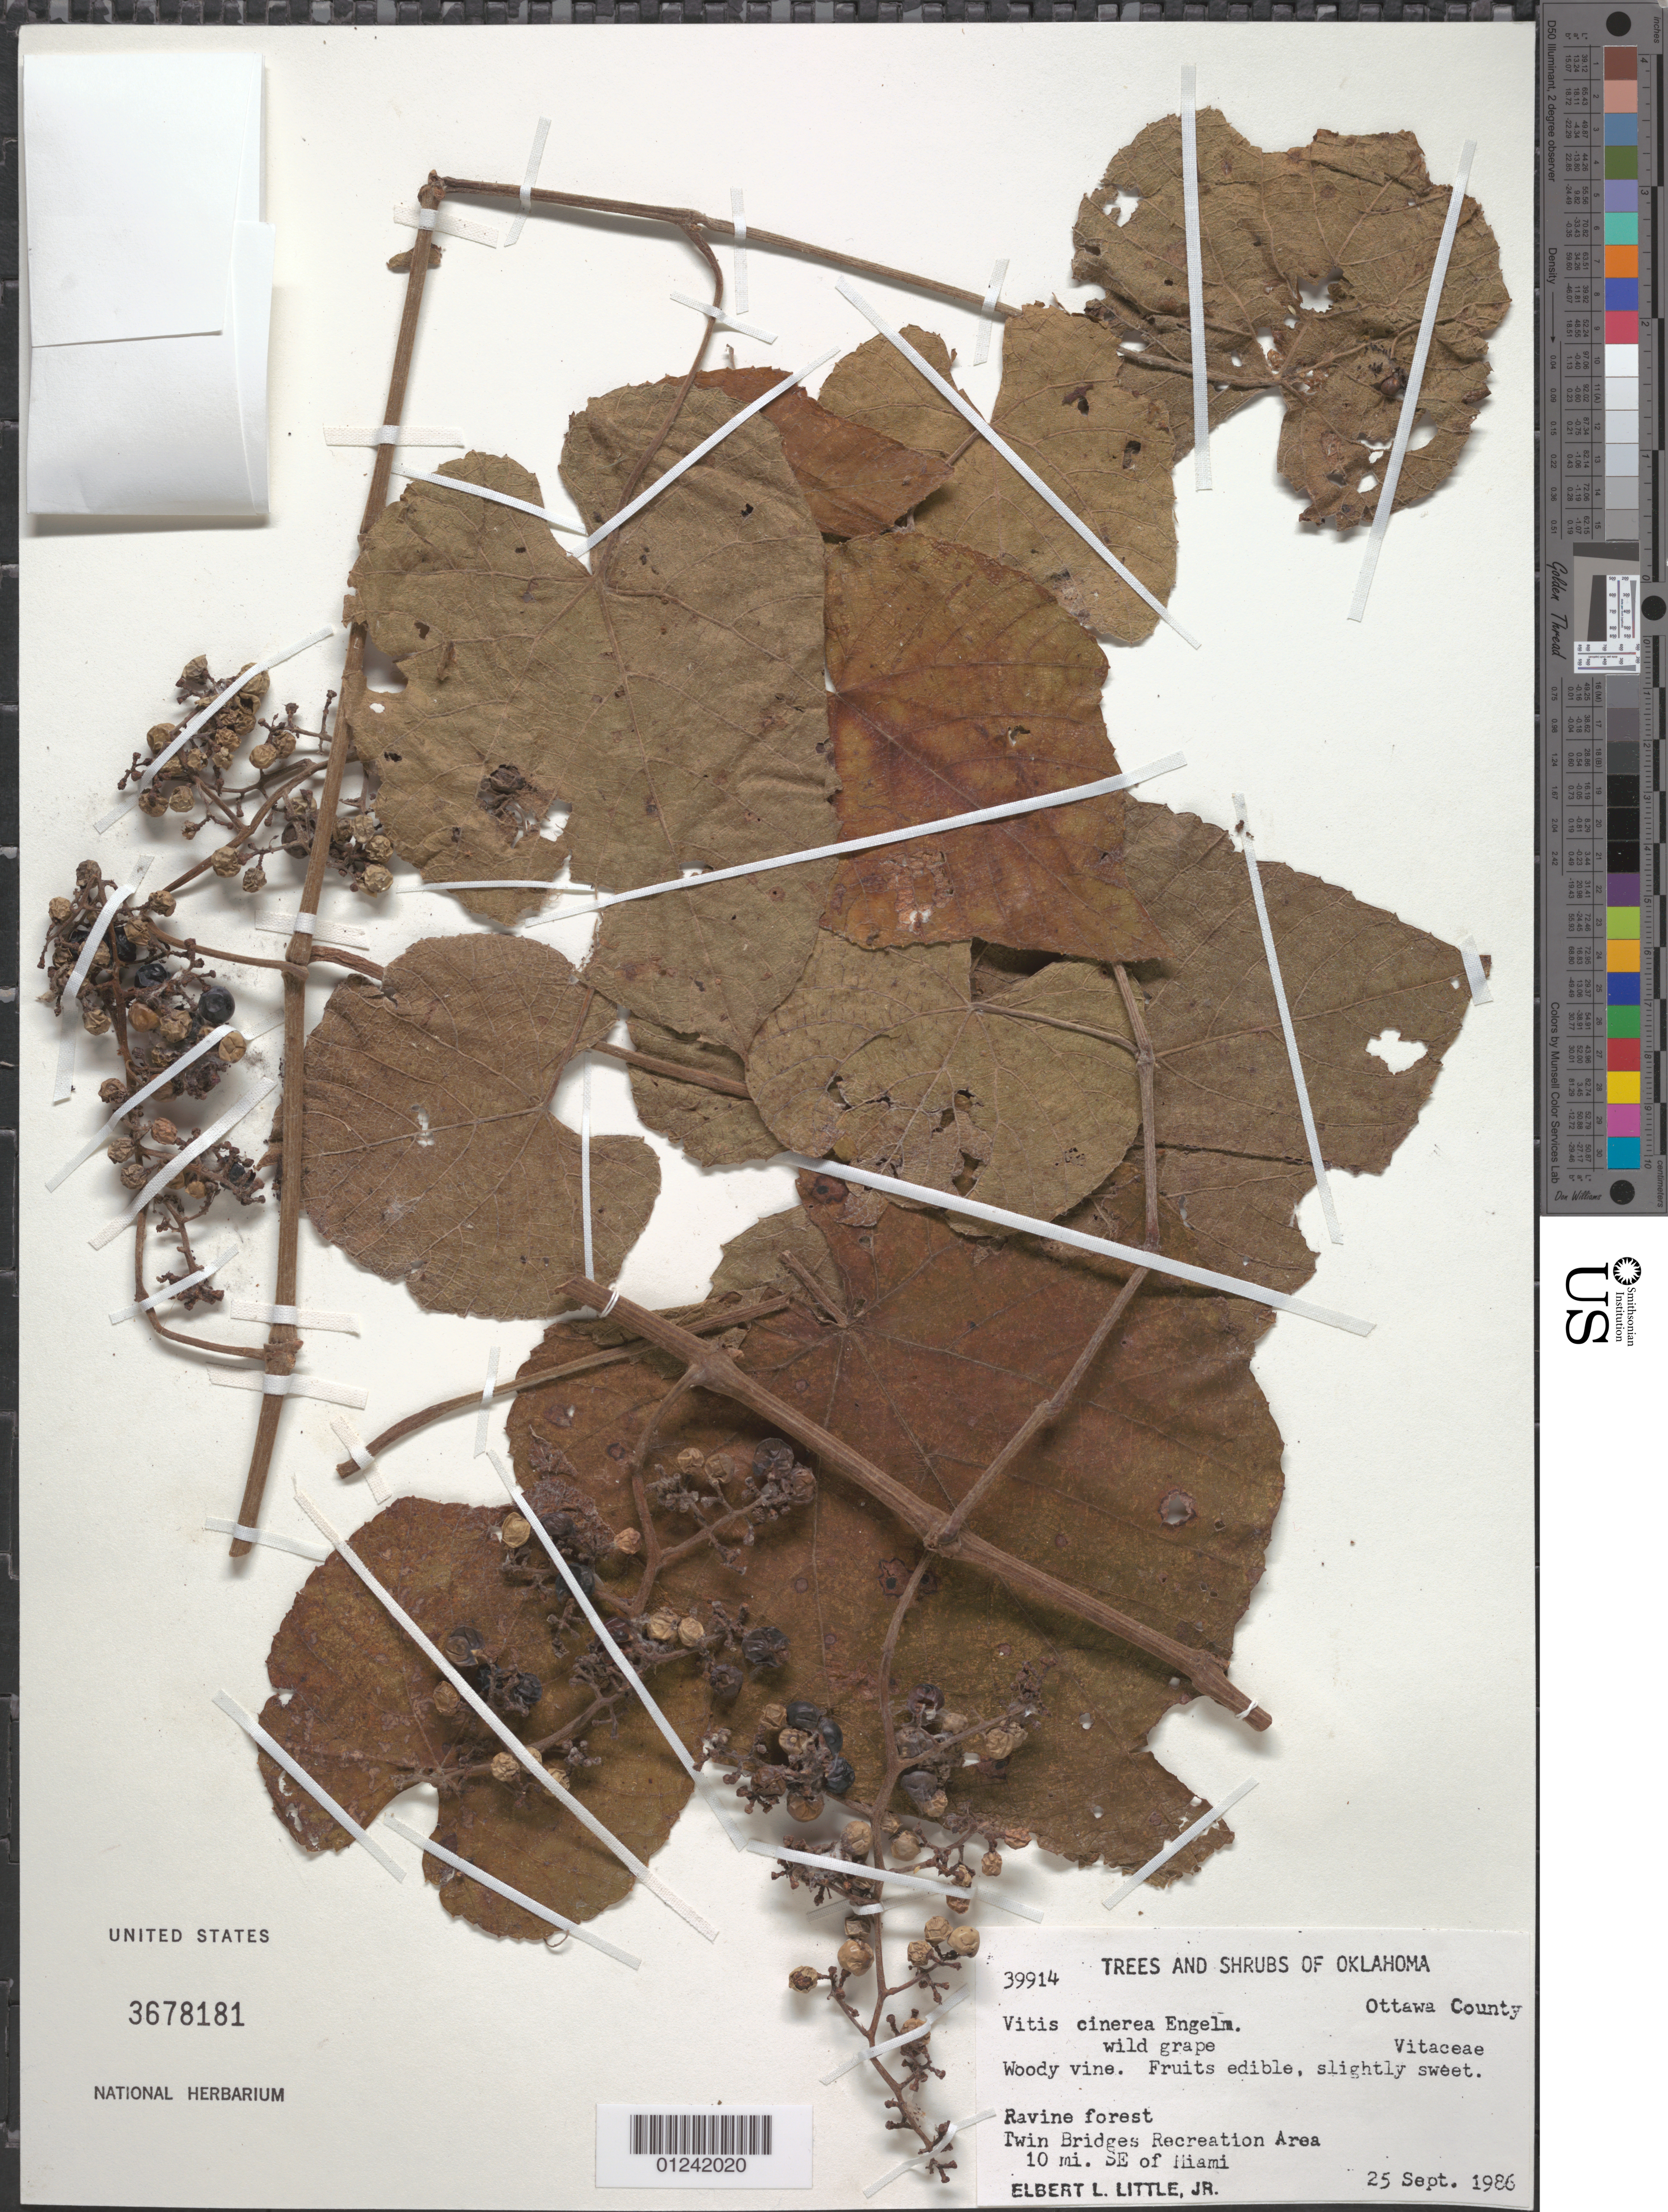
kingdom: Plantae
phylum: Tracheophyta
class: Magnoliopsida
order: Vitales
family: Vitaceae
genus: Vitis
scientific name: Vitis cinerea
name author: (Engelm.) Millardet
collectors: E. L. Little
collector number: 39914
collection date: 1986-09-25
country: United States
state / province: Oklahoma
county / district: Ottawa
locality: Twin Bridges Recreation Area. 10 mi SI of Miami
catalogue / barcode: US 3678181